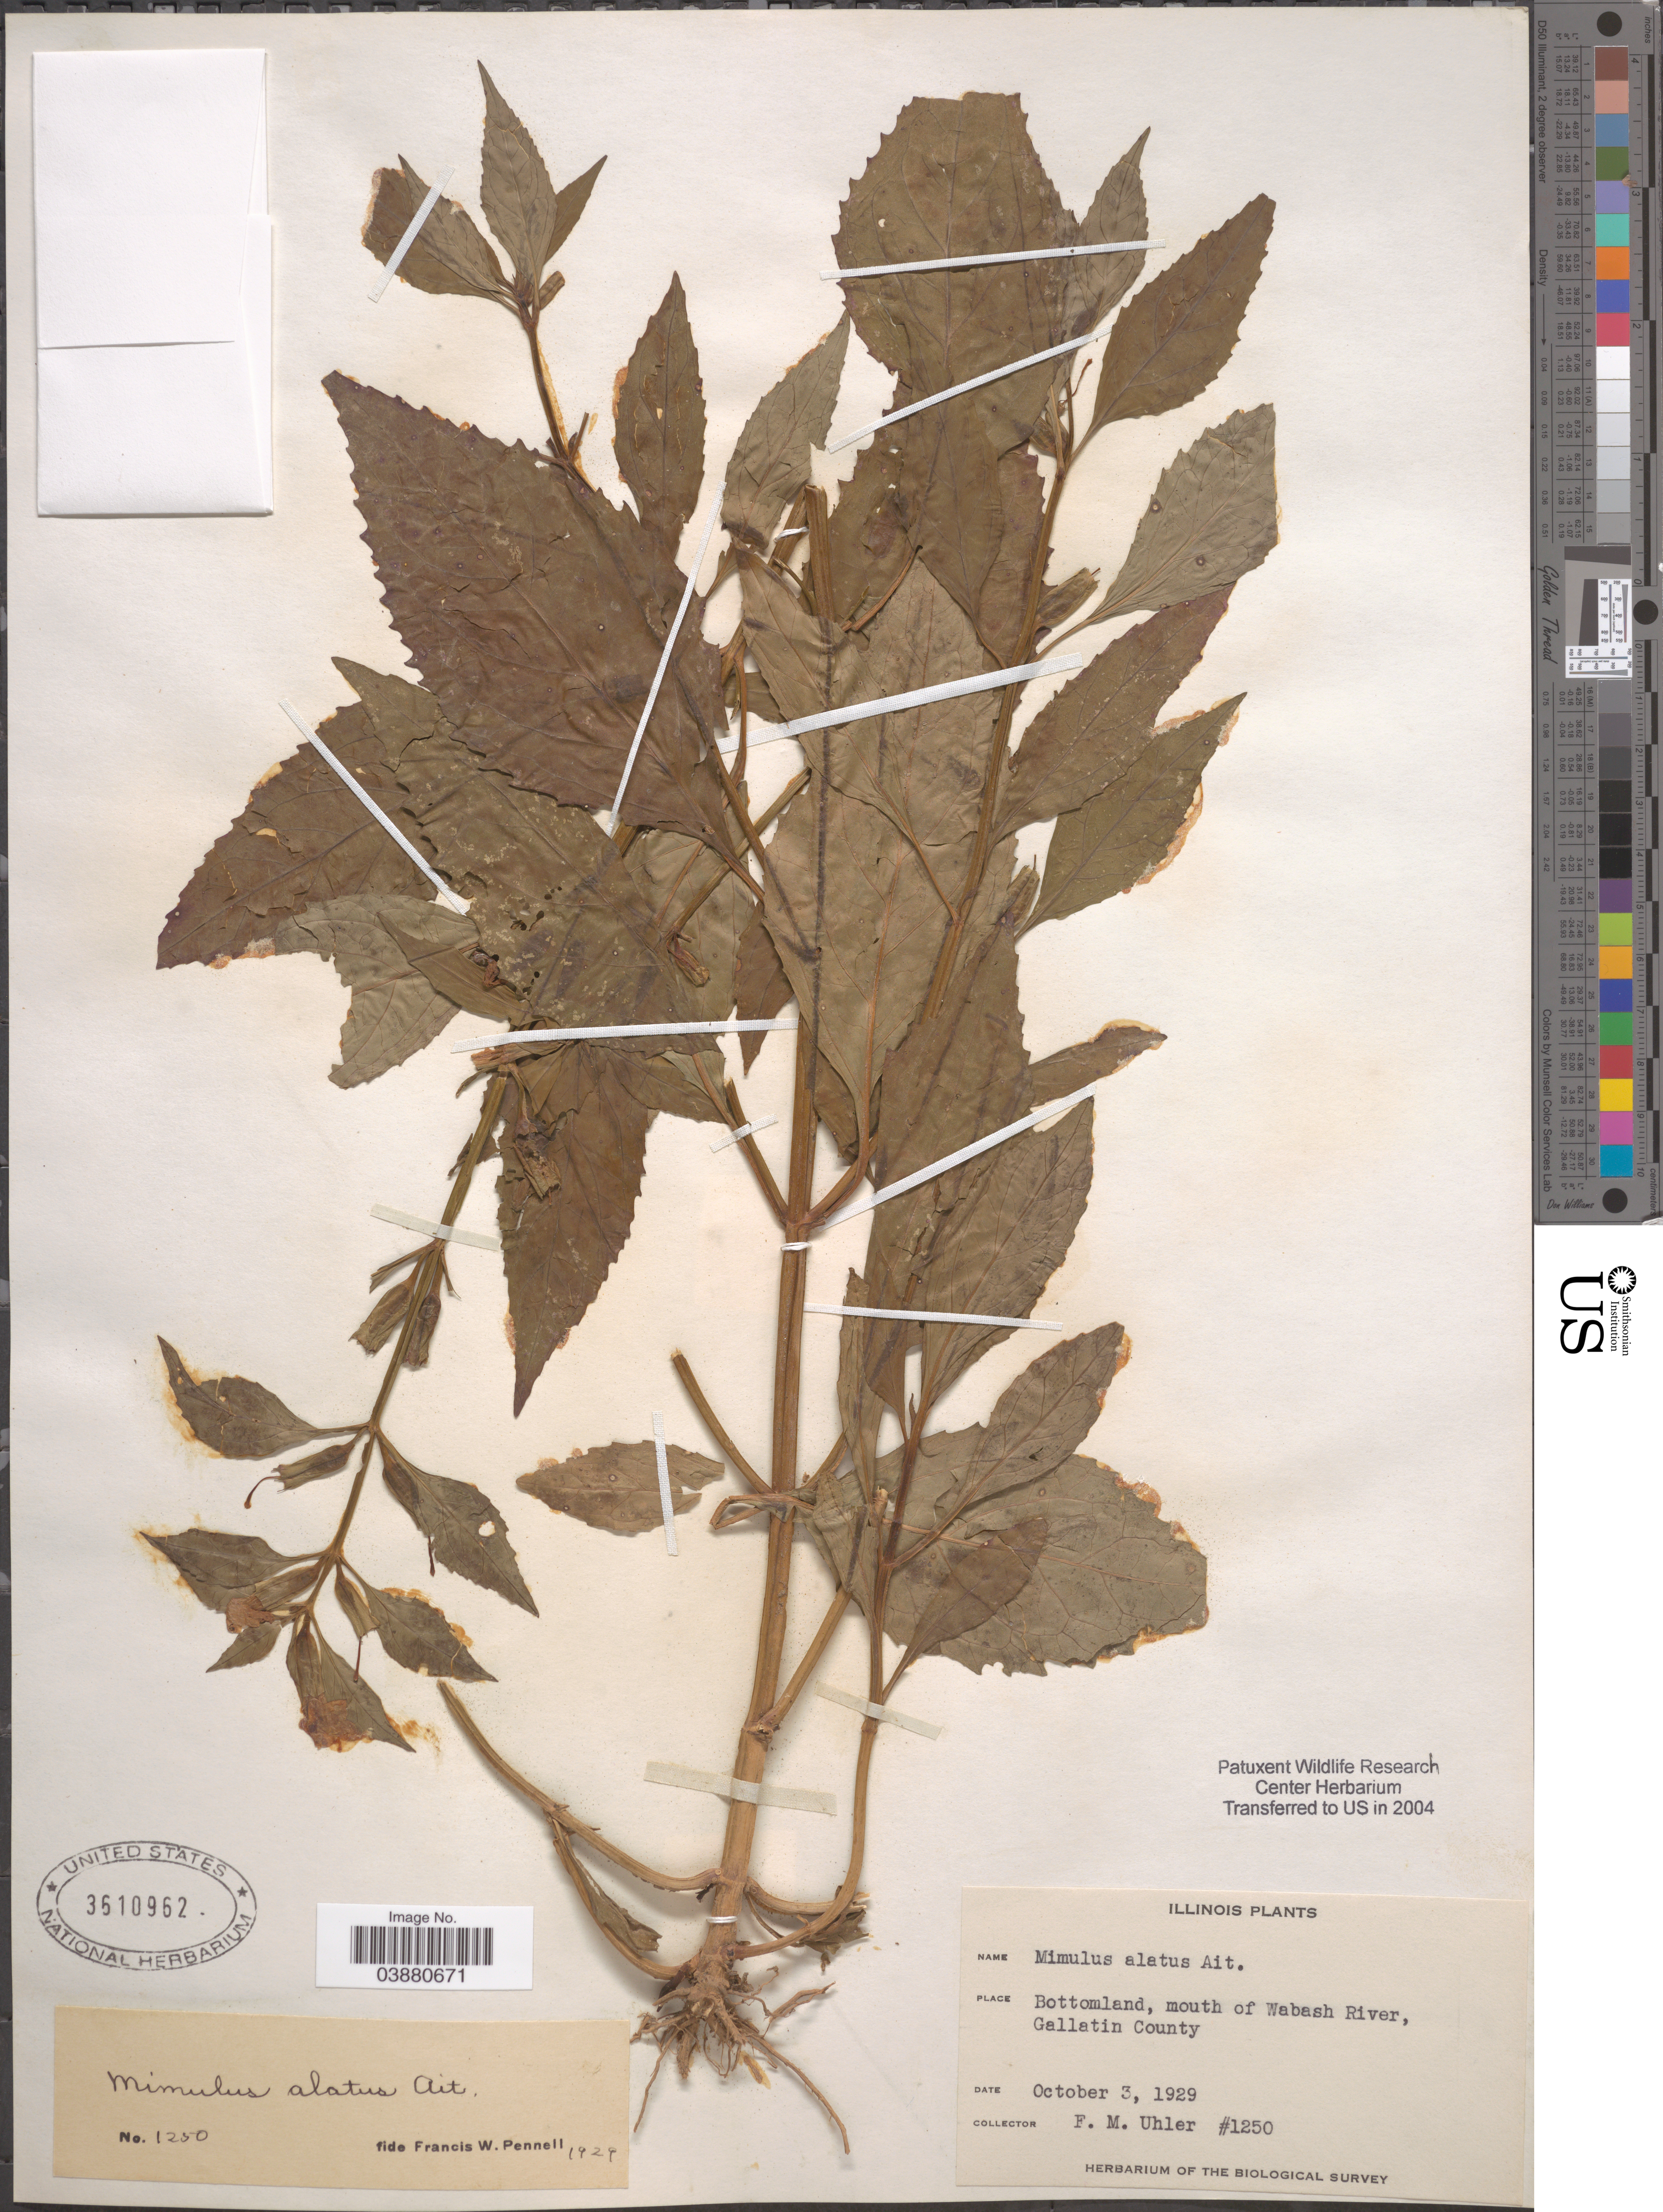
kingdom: Plantae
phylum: Tracheophyta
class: Magnoliopsida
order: Lamiales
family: Phrymaceae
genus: Mimulus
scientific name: Mimulus alatus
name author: Aiton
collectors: F. M. Uhler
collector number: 1250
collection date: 1929-10-03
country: United States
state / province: Illinois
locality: Bottomland, mouth of Wabash River, Gallatin County.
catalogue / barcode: US 3610962